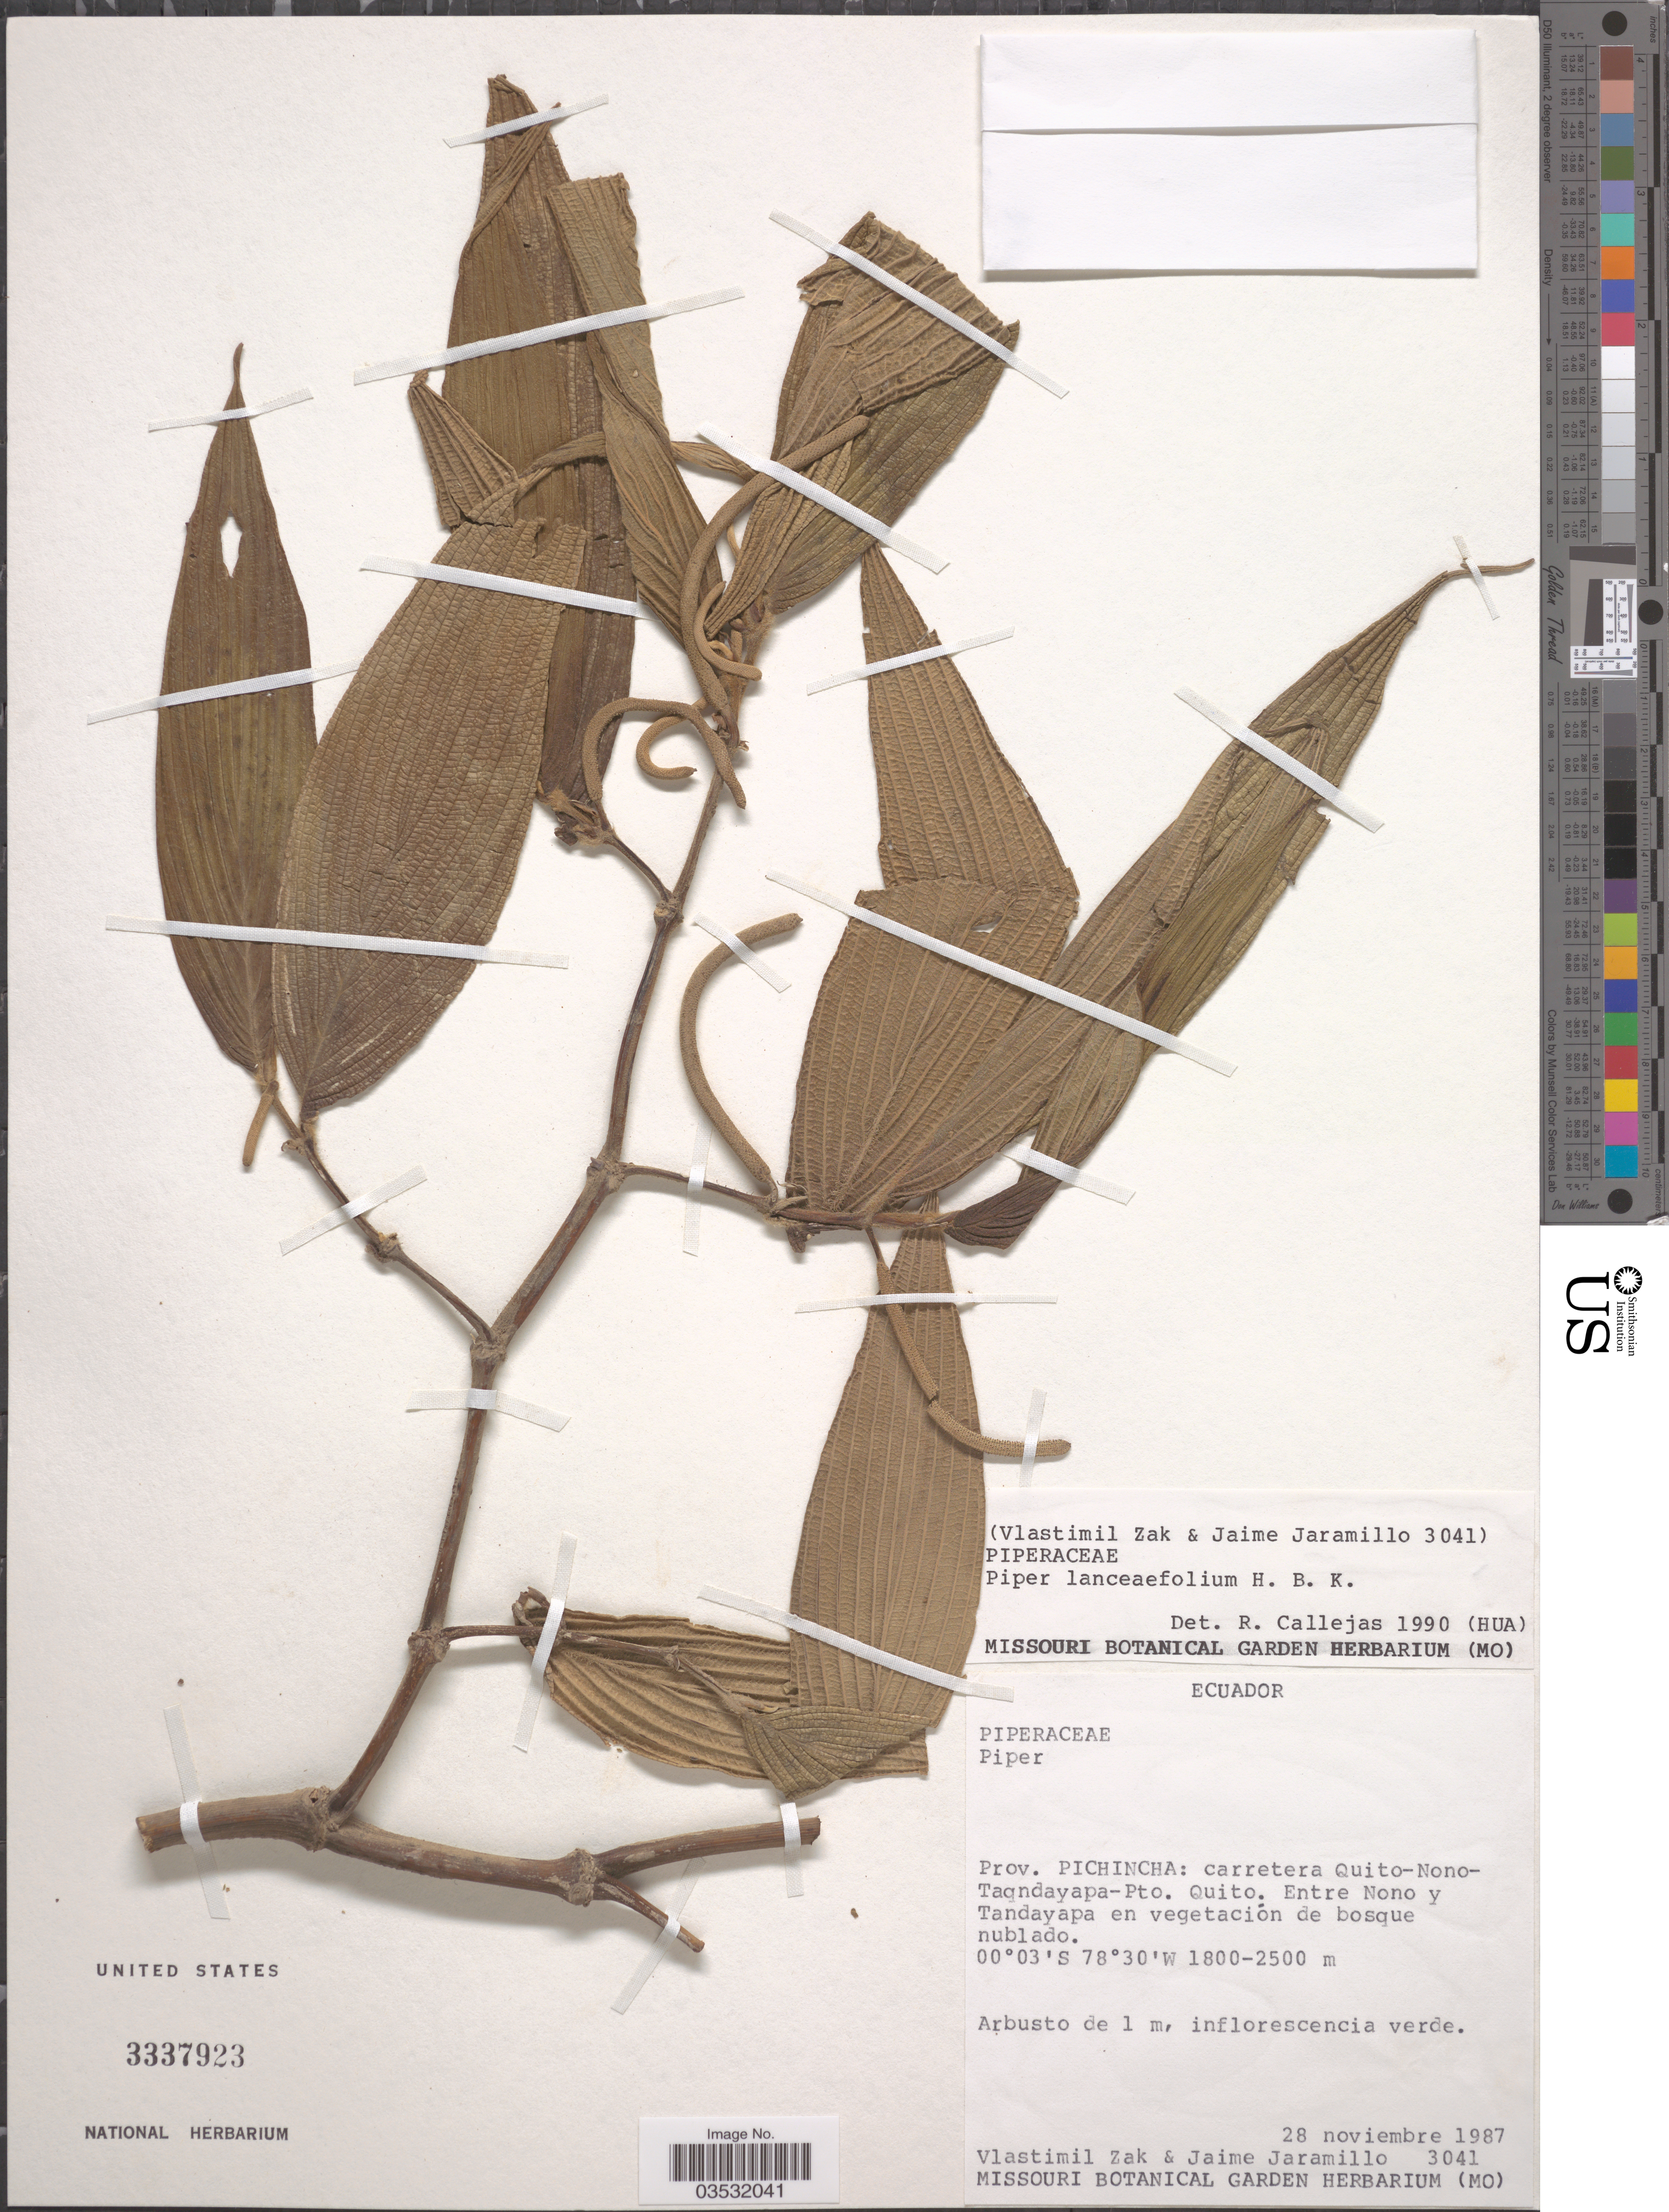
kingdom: Plantae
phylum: Tracheophyta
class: Magnoliopsida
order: Piperales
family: Piperaceae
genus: Piper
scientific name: Piper lanceifolium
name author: Kunth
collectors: V. Zak & J. Jaramillo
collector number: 3041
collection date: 1987-11-28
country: Ecuador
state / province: Pichincha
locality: Carretera Quito-Nono-Taqndayapa en vegetación de bosque nublado.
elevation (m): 1800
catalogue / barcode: US 3337923